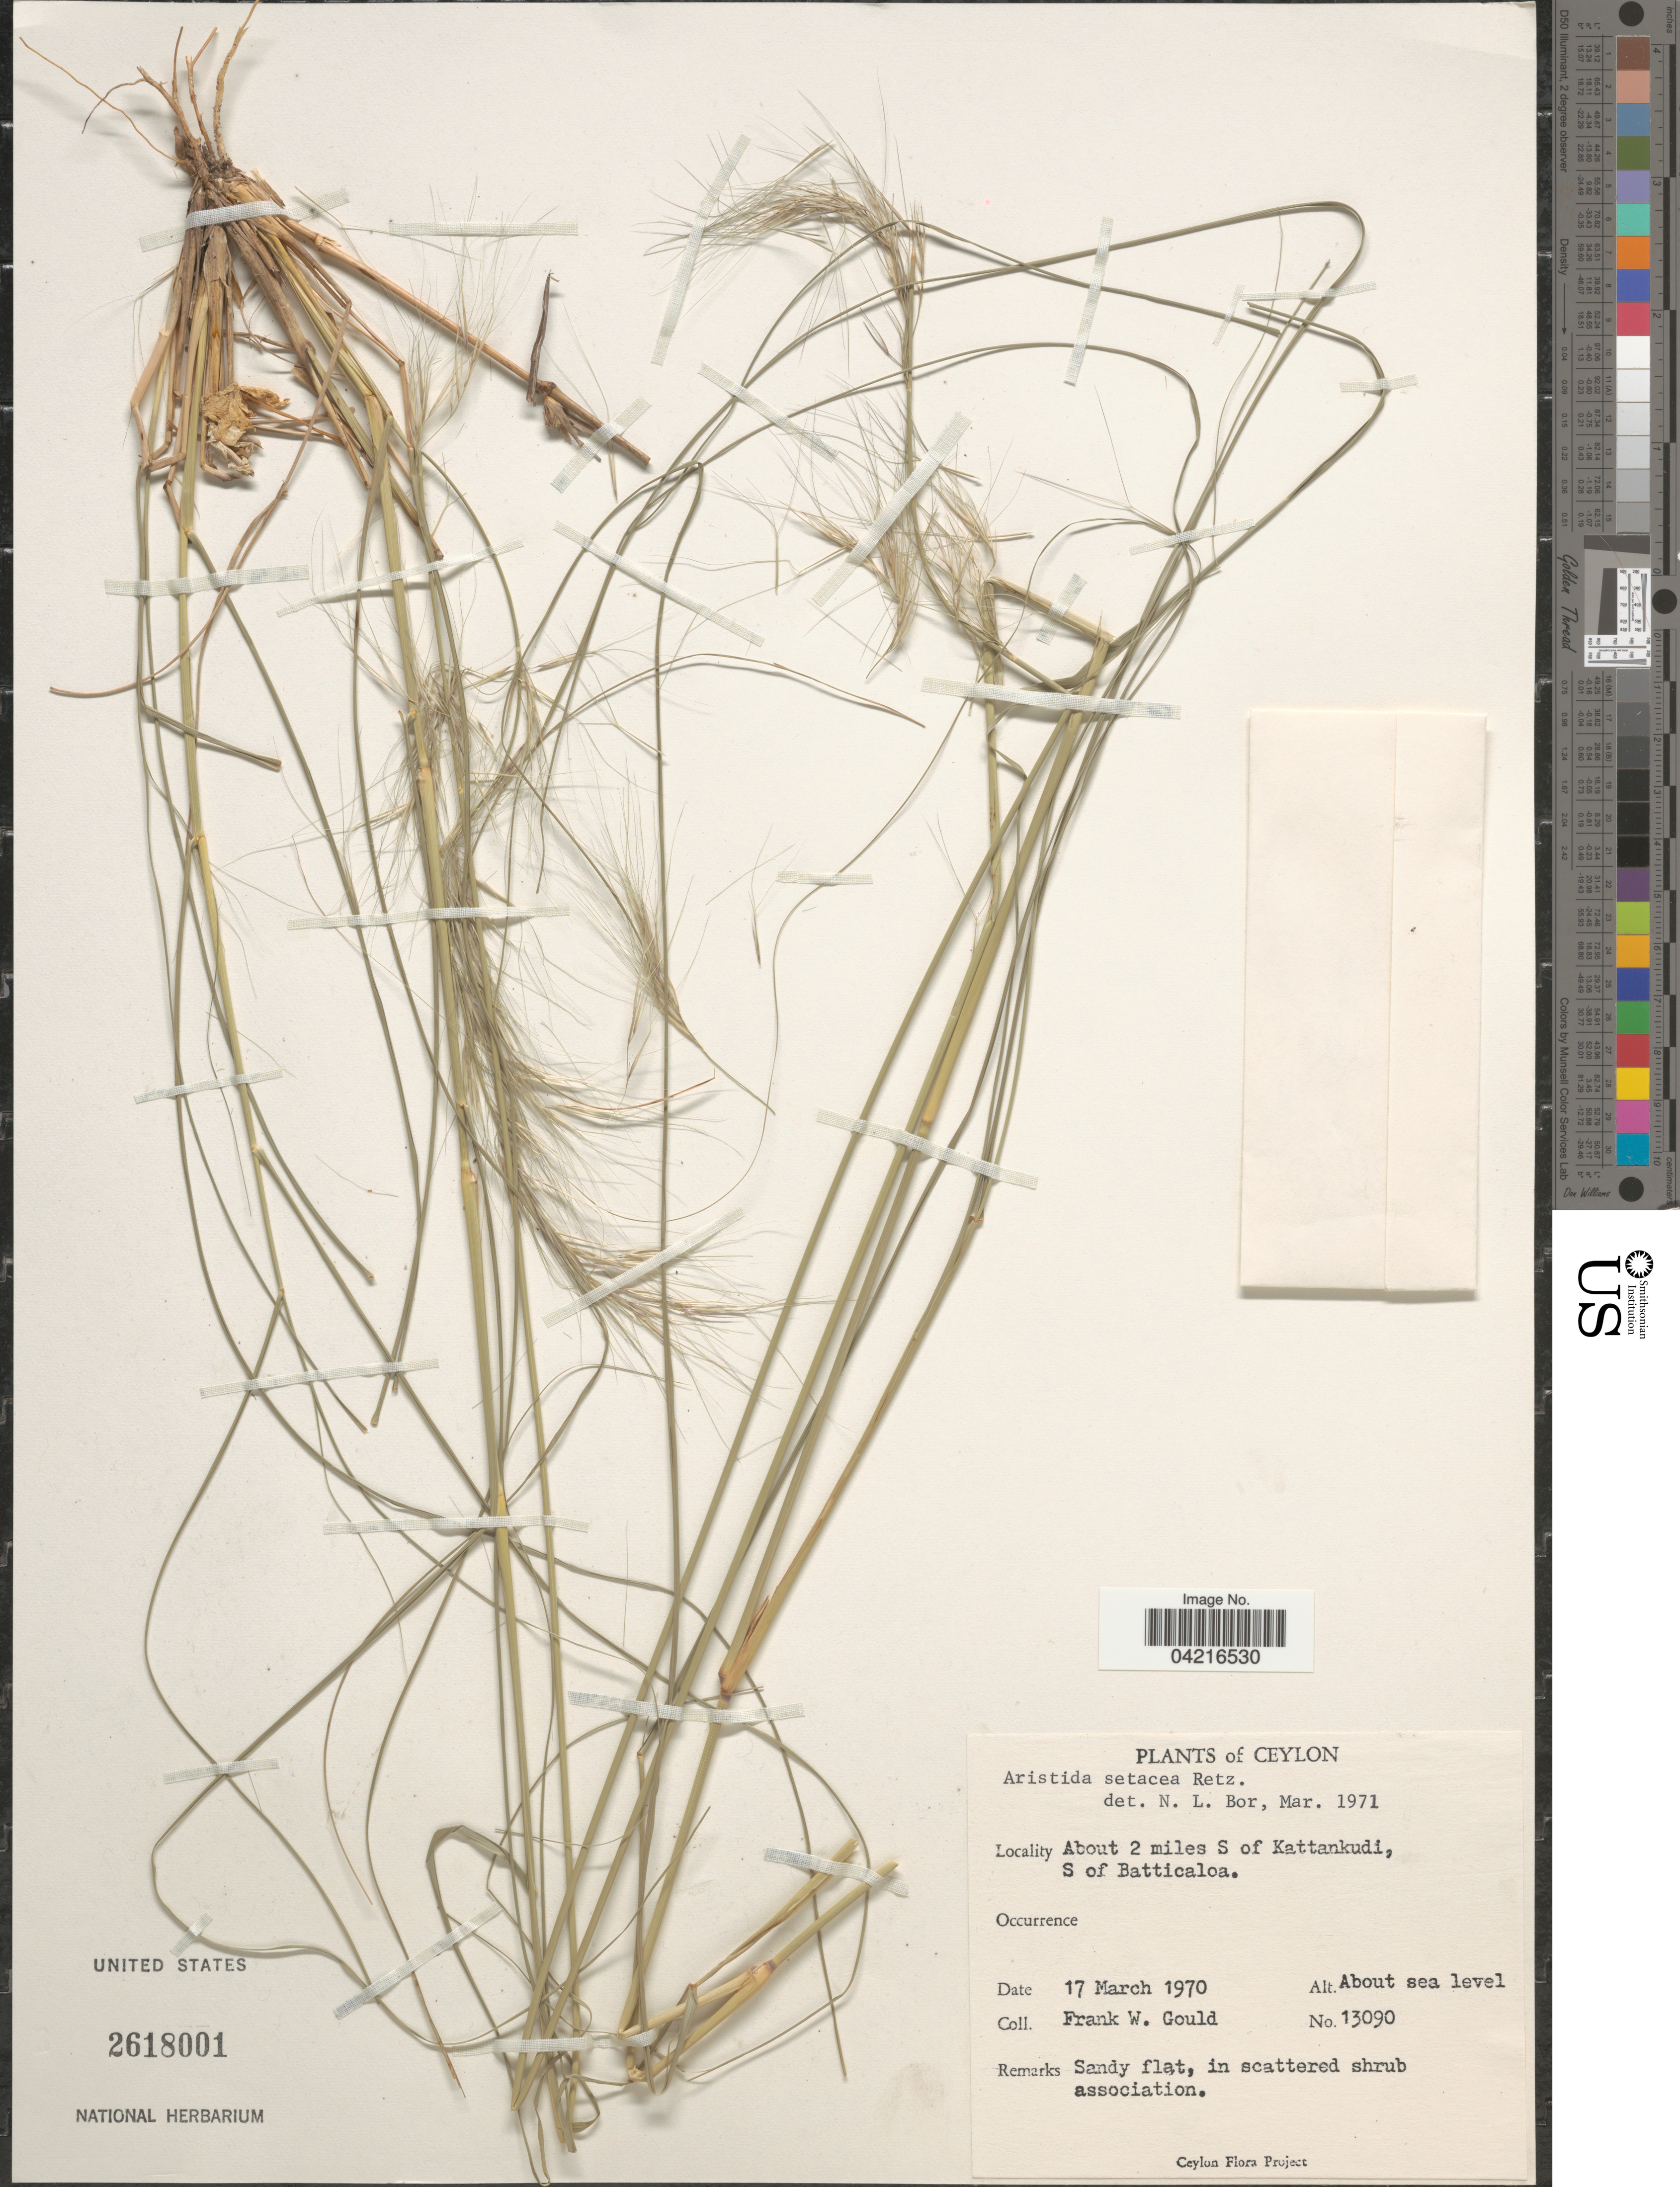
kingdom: Plantae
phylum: Tracheophyta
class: Liliopsida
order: Poales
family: Poaceae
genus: Aristida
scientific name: Aristida setacea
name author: Retz.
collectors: F. W. Gould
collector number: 13090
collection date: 1970-03-17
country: Sri Lanka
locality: Ceylon. About 2 miles S of Kattankudi, S of Batticaloa.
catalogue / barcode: US 2618001